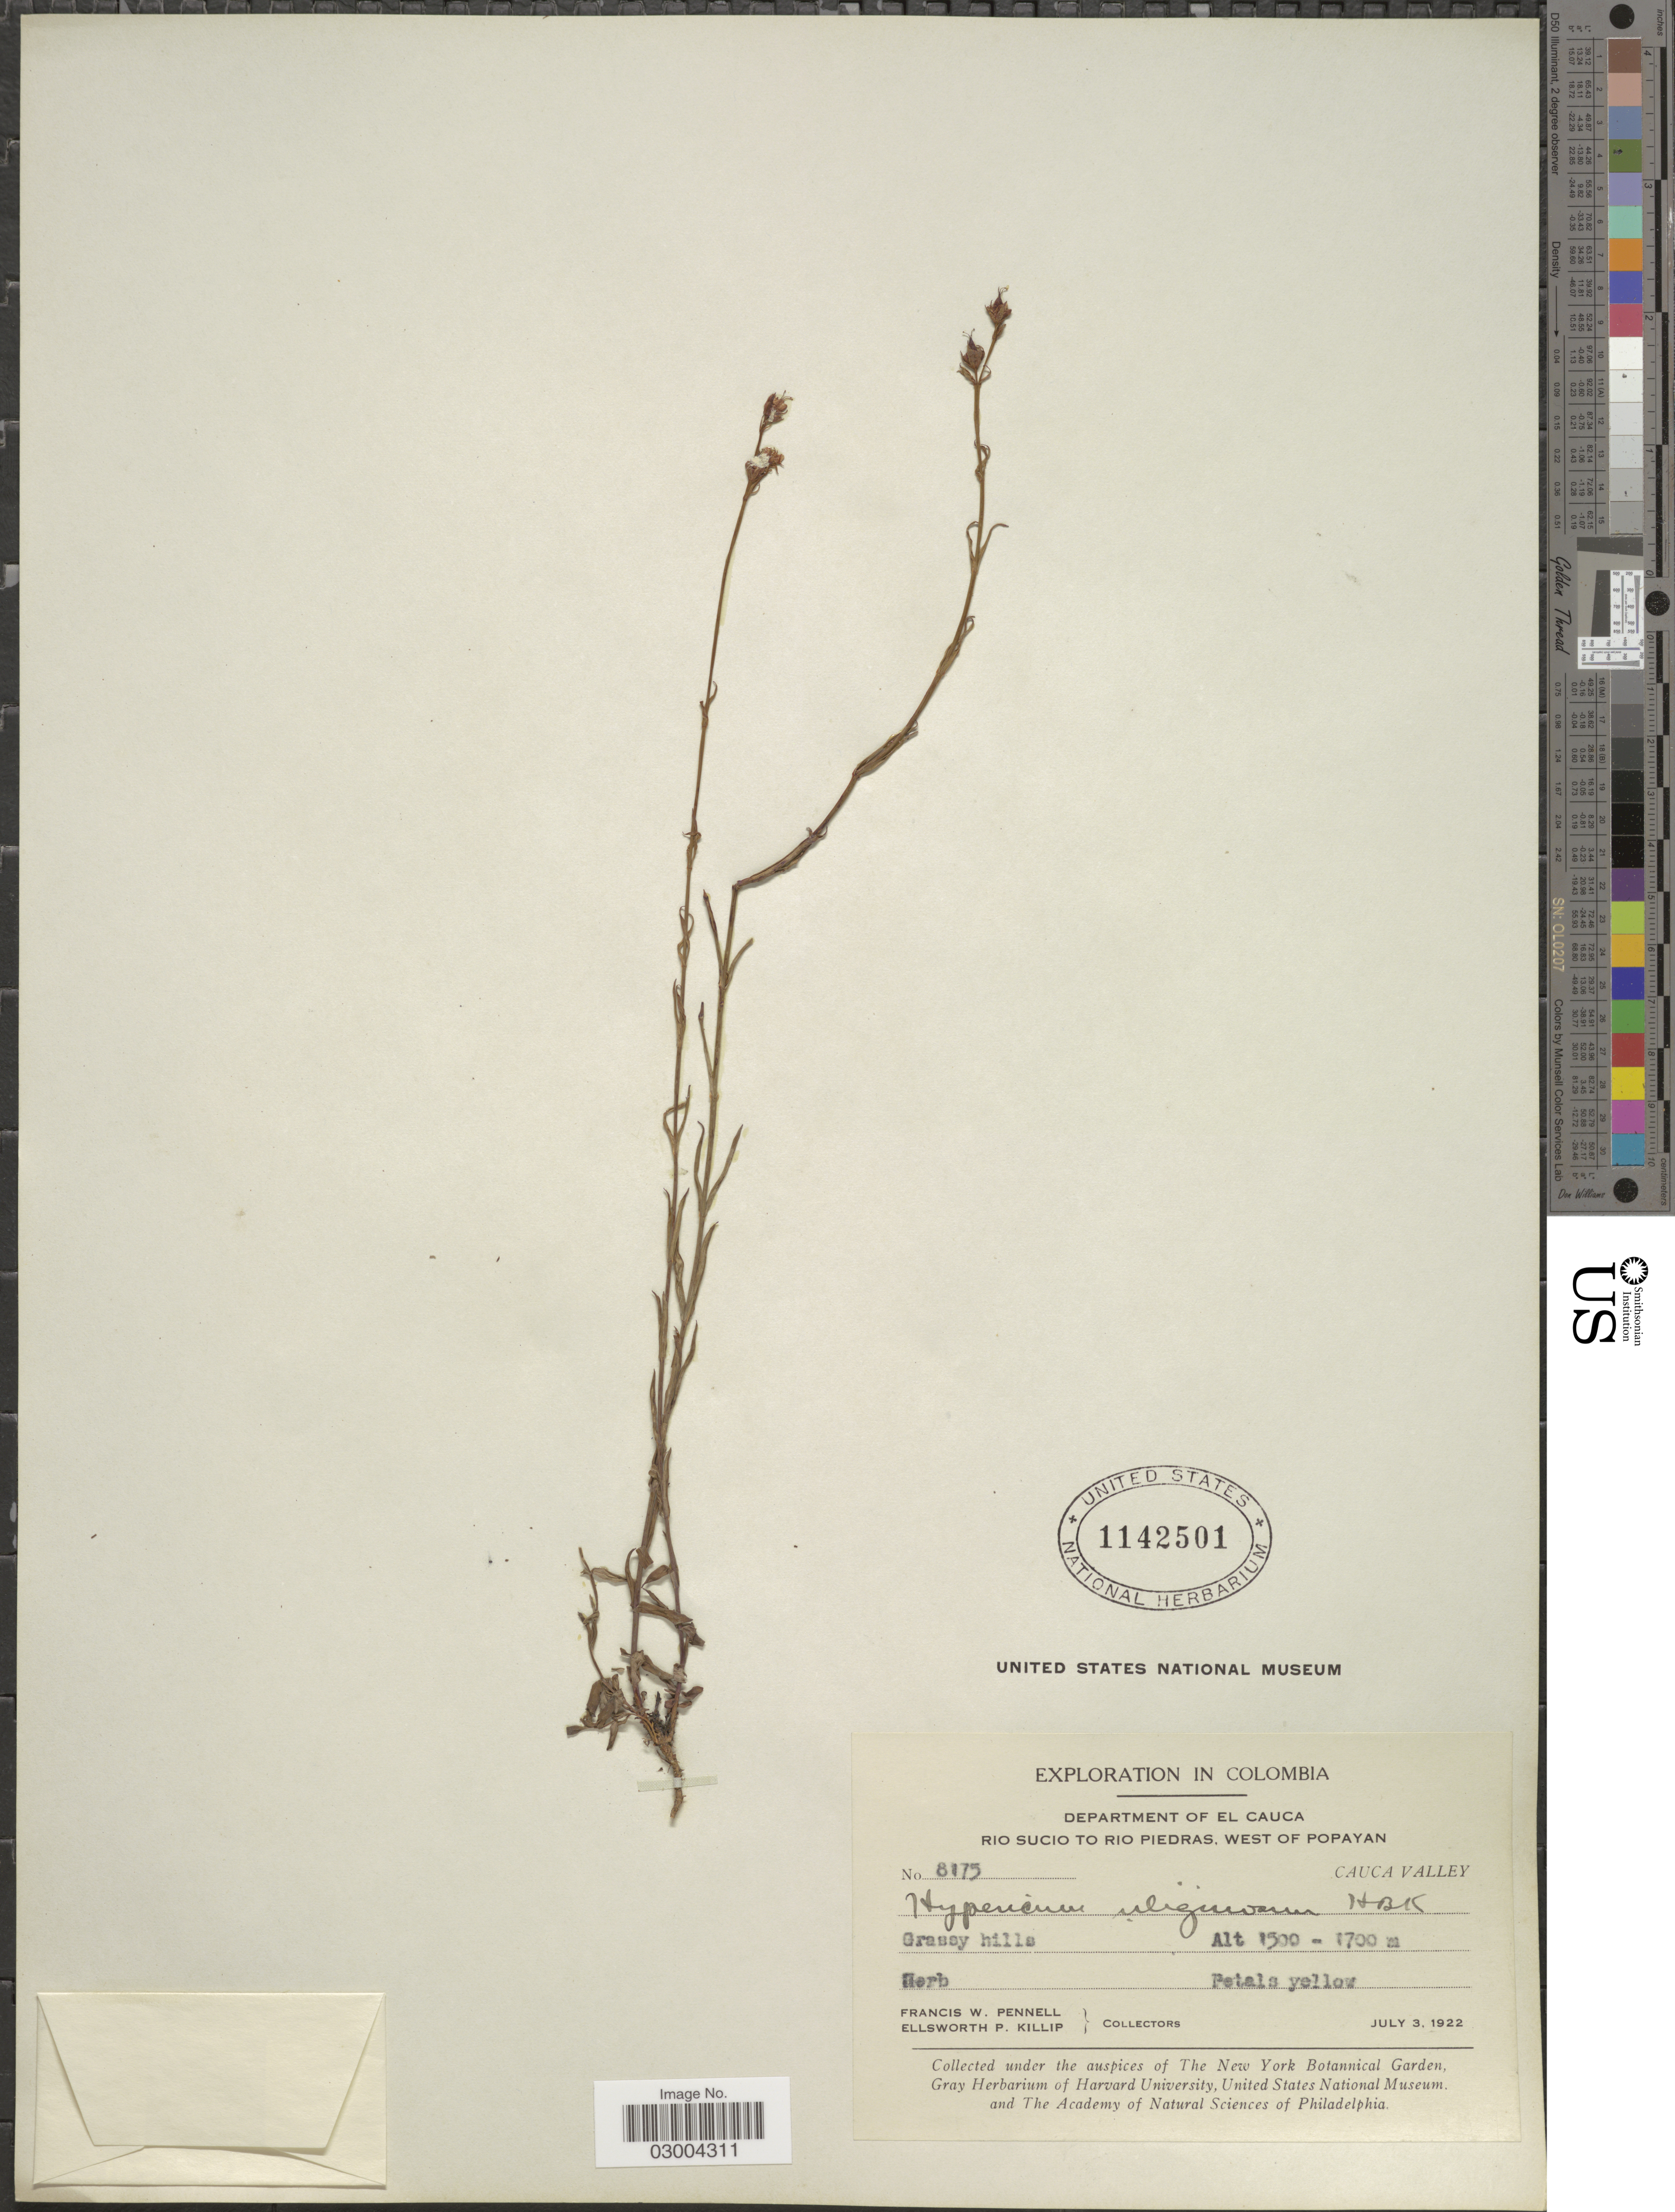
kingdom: Plantae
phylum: Tracheophyta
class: Magnoliopsida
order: Malpighiales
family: Hypericaceae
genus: Hypericum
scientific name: Hypericum thesiifolium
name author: Kunth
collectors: F. W. Pennell & E. P. Killip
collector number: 8175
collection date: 1922-07-03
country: Colombia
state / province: Cauca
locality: Department of El Cauca. Rio Sucio to Rio Piedras, West of Popayan. Cauca Valley.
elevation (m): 1500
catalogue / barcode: US 1142501